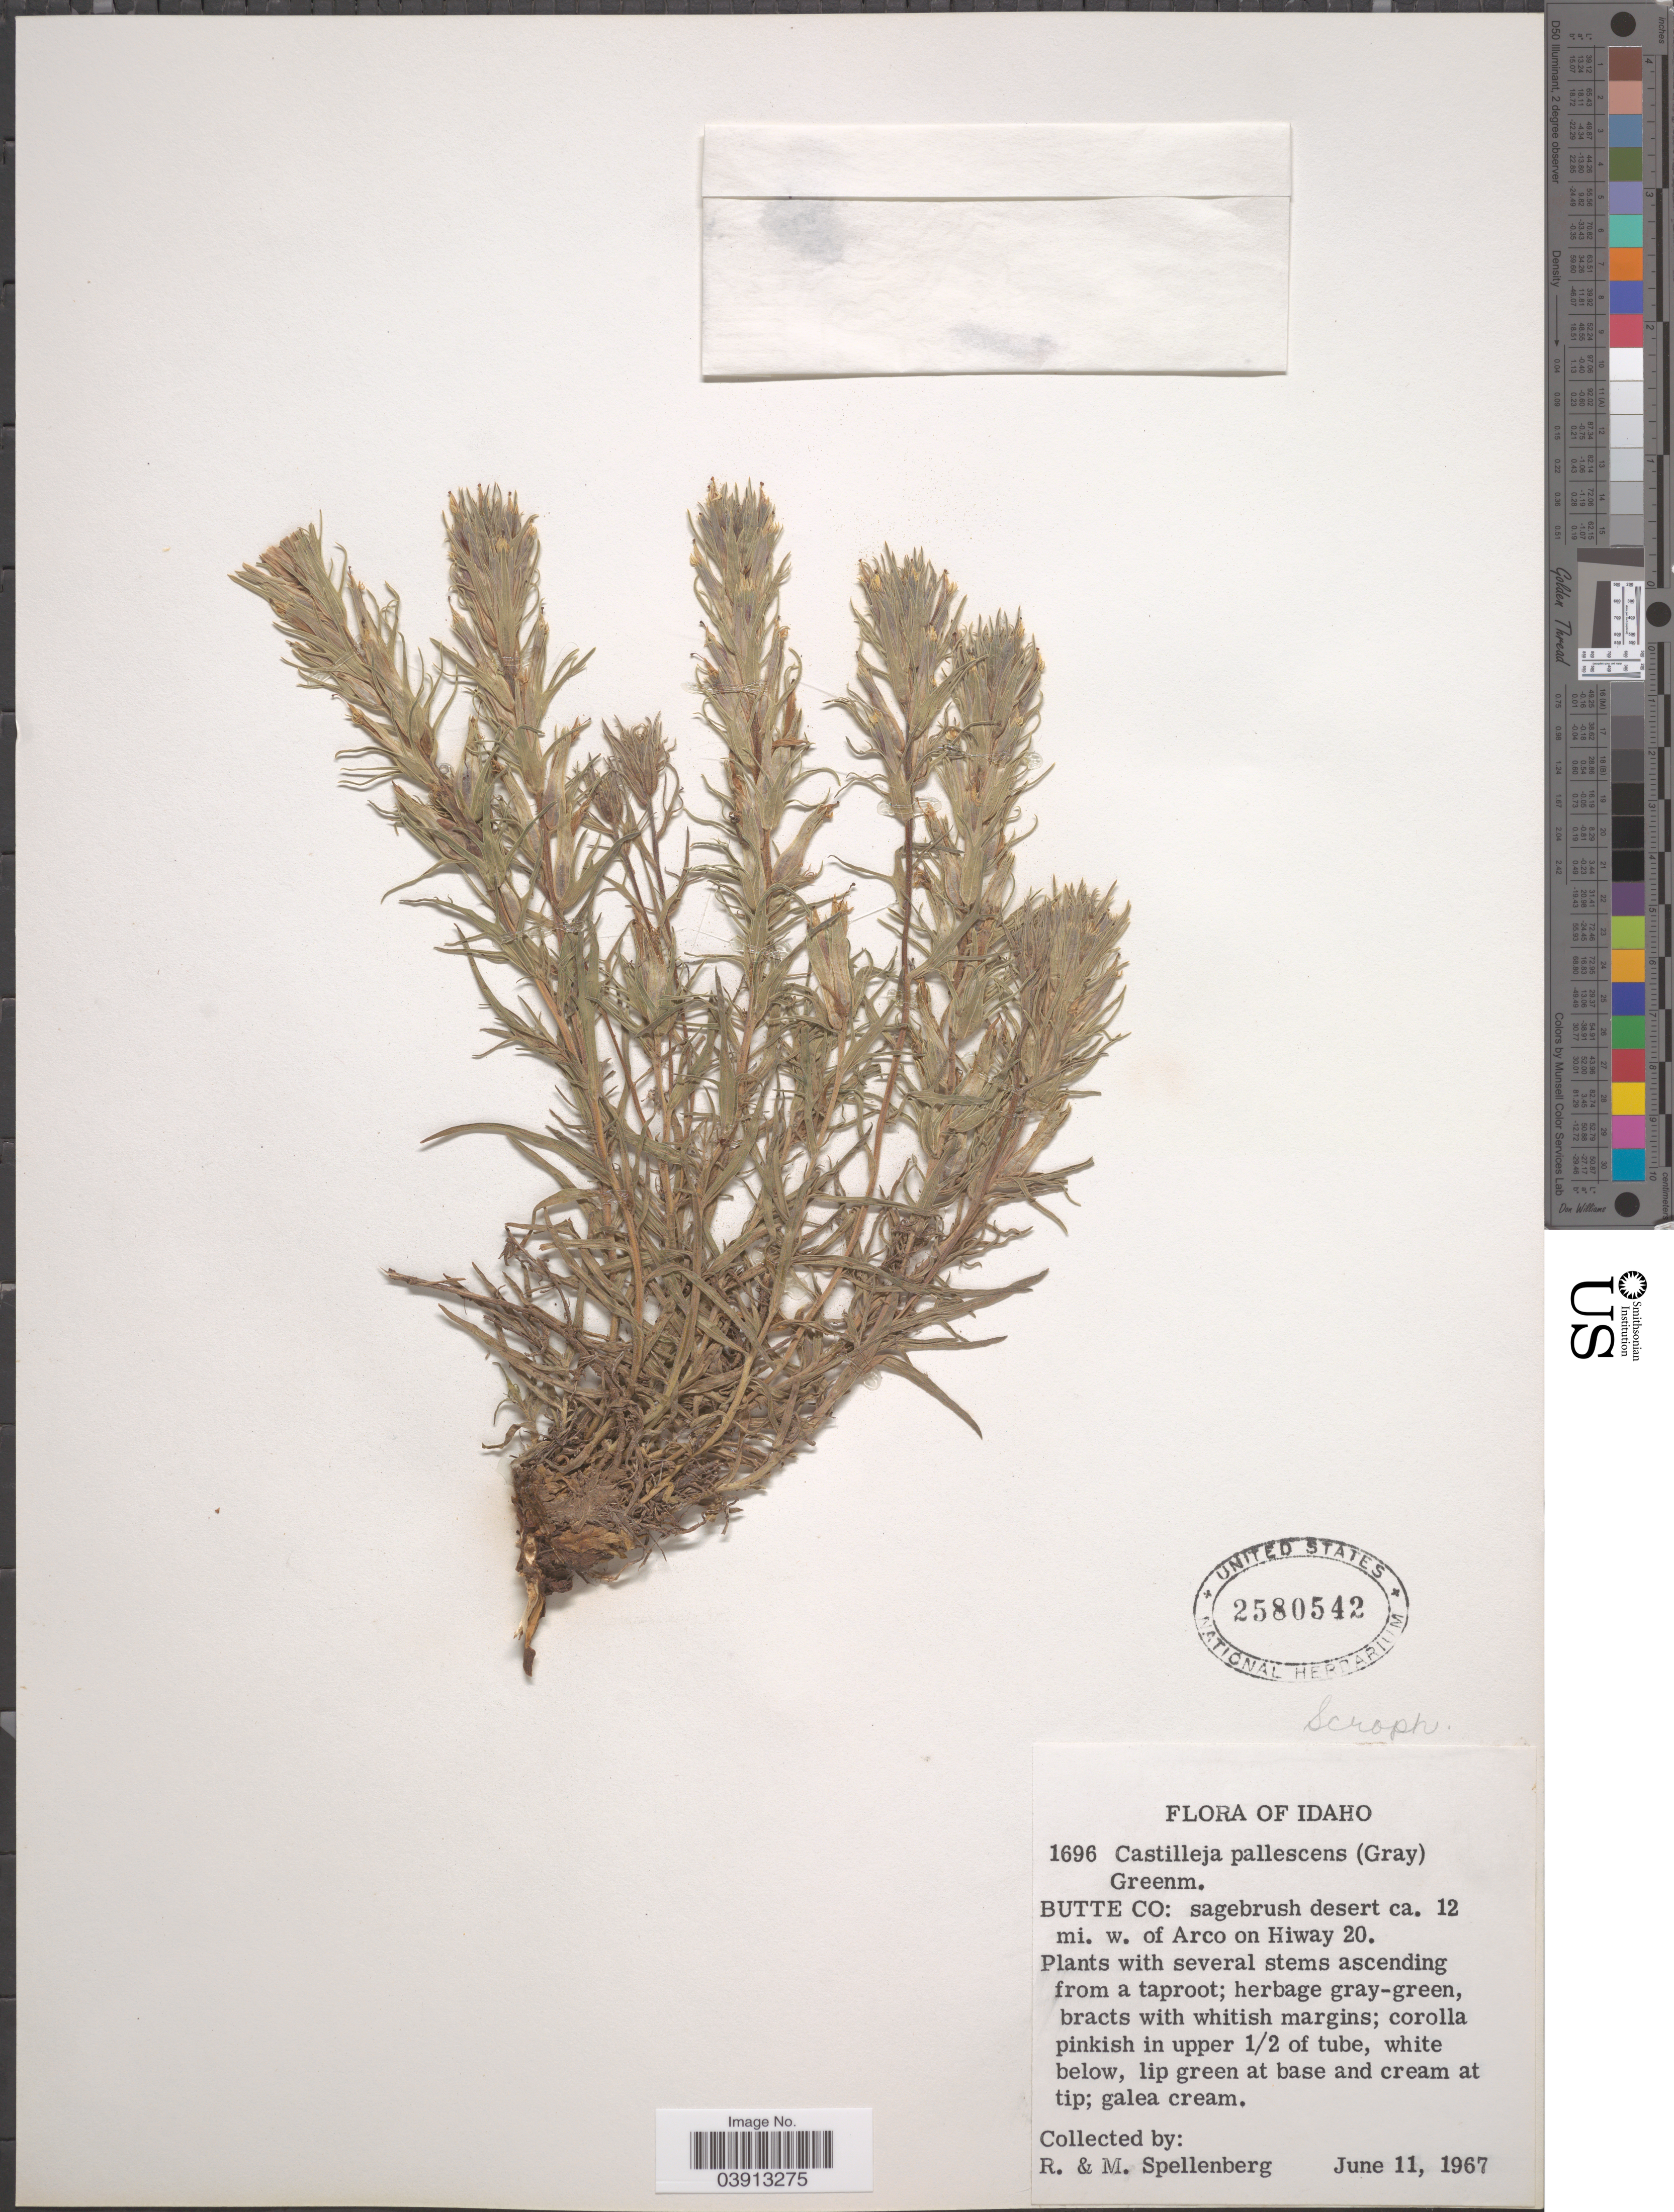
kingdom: Plantae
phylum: Tracheophyta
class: Magnoliopsida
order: Lamiales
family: Orobanchaceae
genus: Castilleja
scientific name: Castilleja pallescens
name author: (A. Gray) Greenm.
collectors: R. Spellenberg & Spellenberg, M.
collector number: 1696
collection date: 1967-06-11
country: United States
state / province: Idaho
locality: Butte Co: sagebrush desert ca. 12 mi. w. of Arco on Hiway 20.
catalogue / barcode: US 2580542